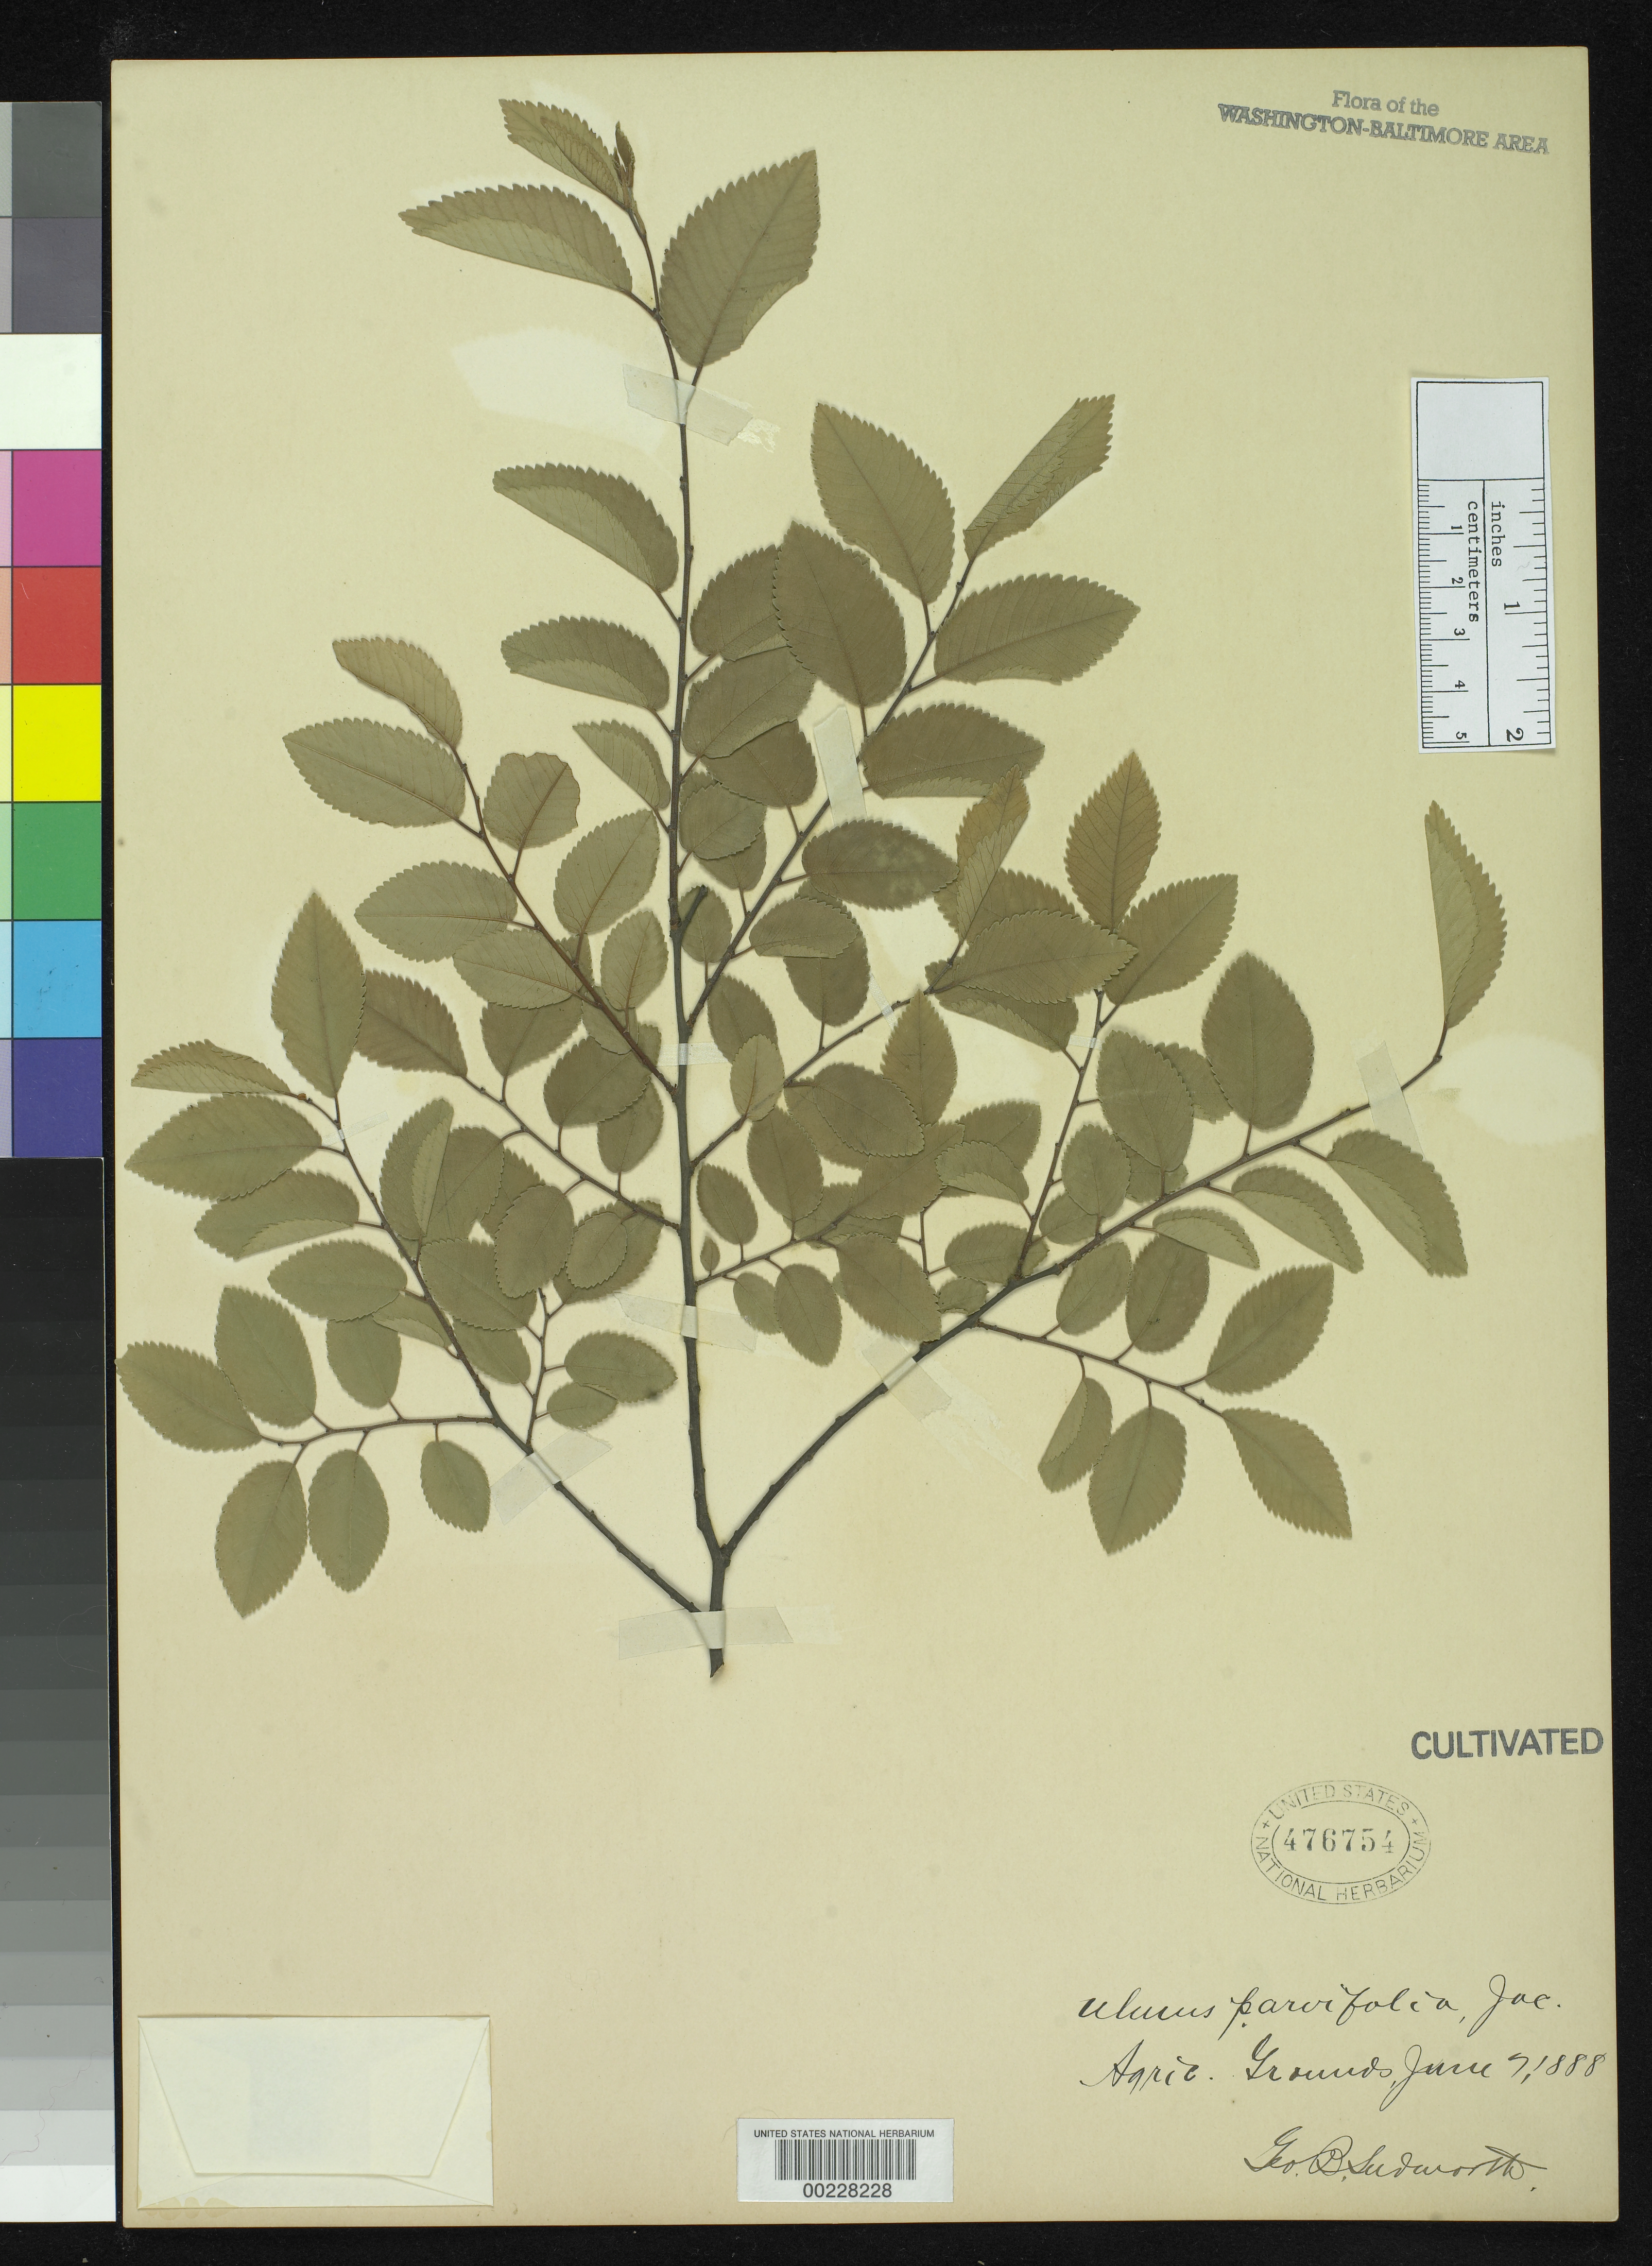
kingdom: Plantae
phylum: Tracheophyta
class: Magnoliopsida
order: Rosales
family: Ulmaceae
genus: Ulmus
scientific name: Ulmus parvifolia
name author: Jacq.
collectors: G. B. Sudworth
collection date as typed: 07 Jun 1888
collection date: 1888-06-07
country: United States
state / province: District of Columbia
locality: Agricultural grounds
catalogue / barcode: US 476754